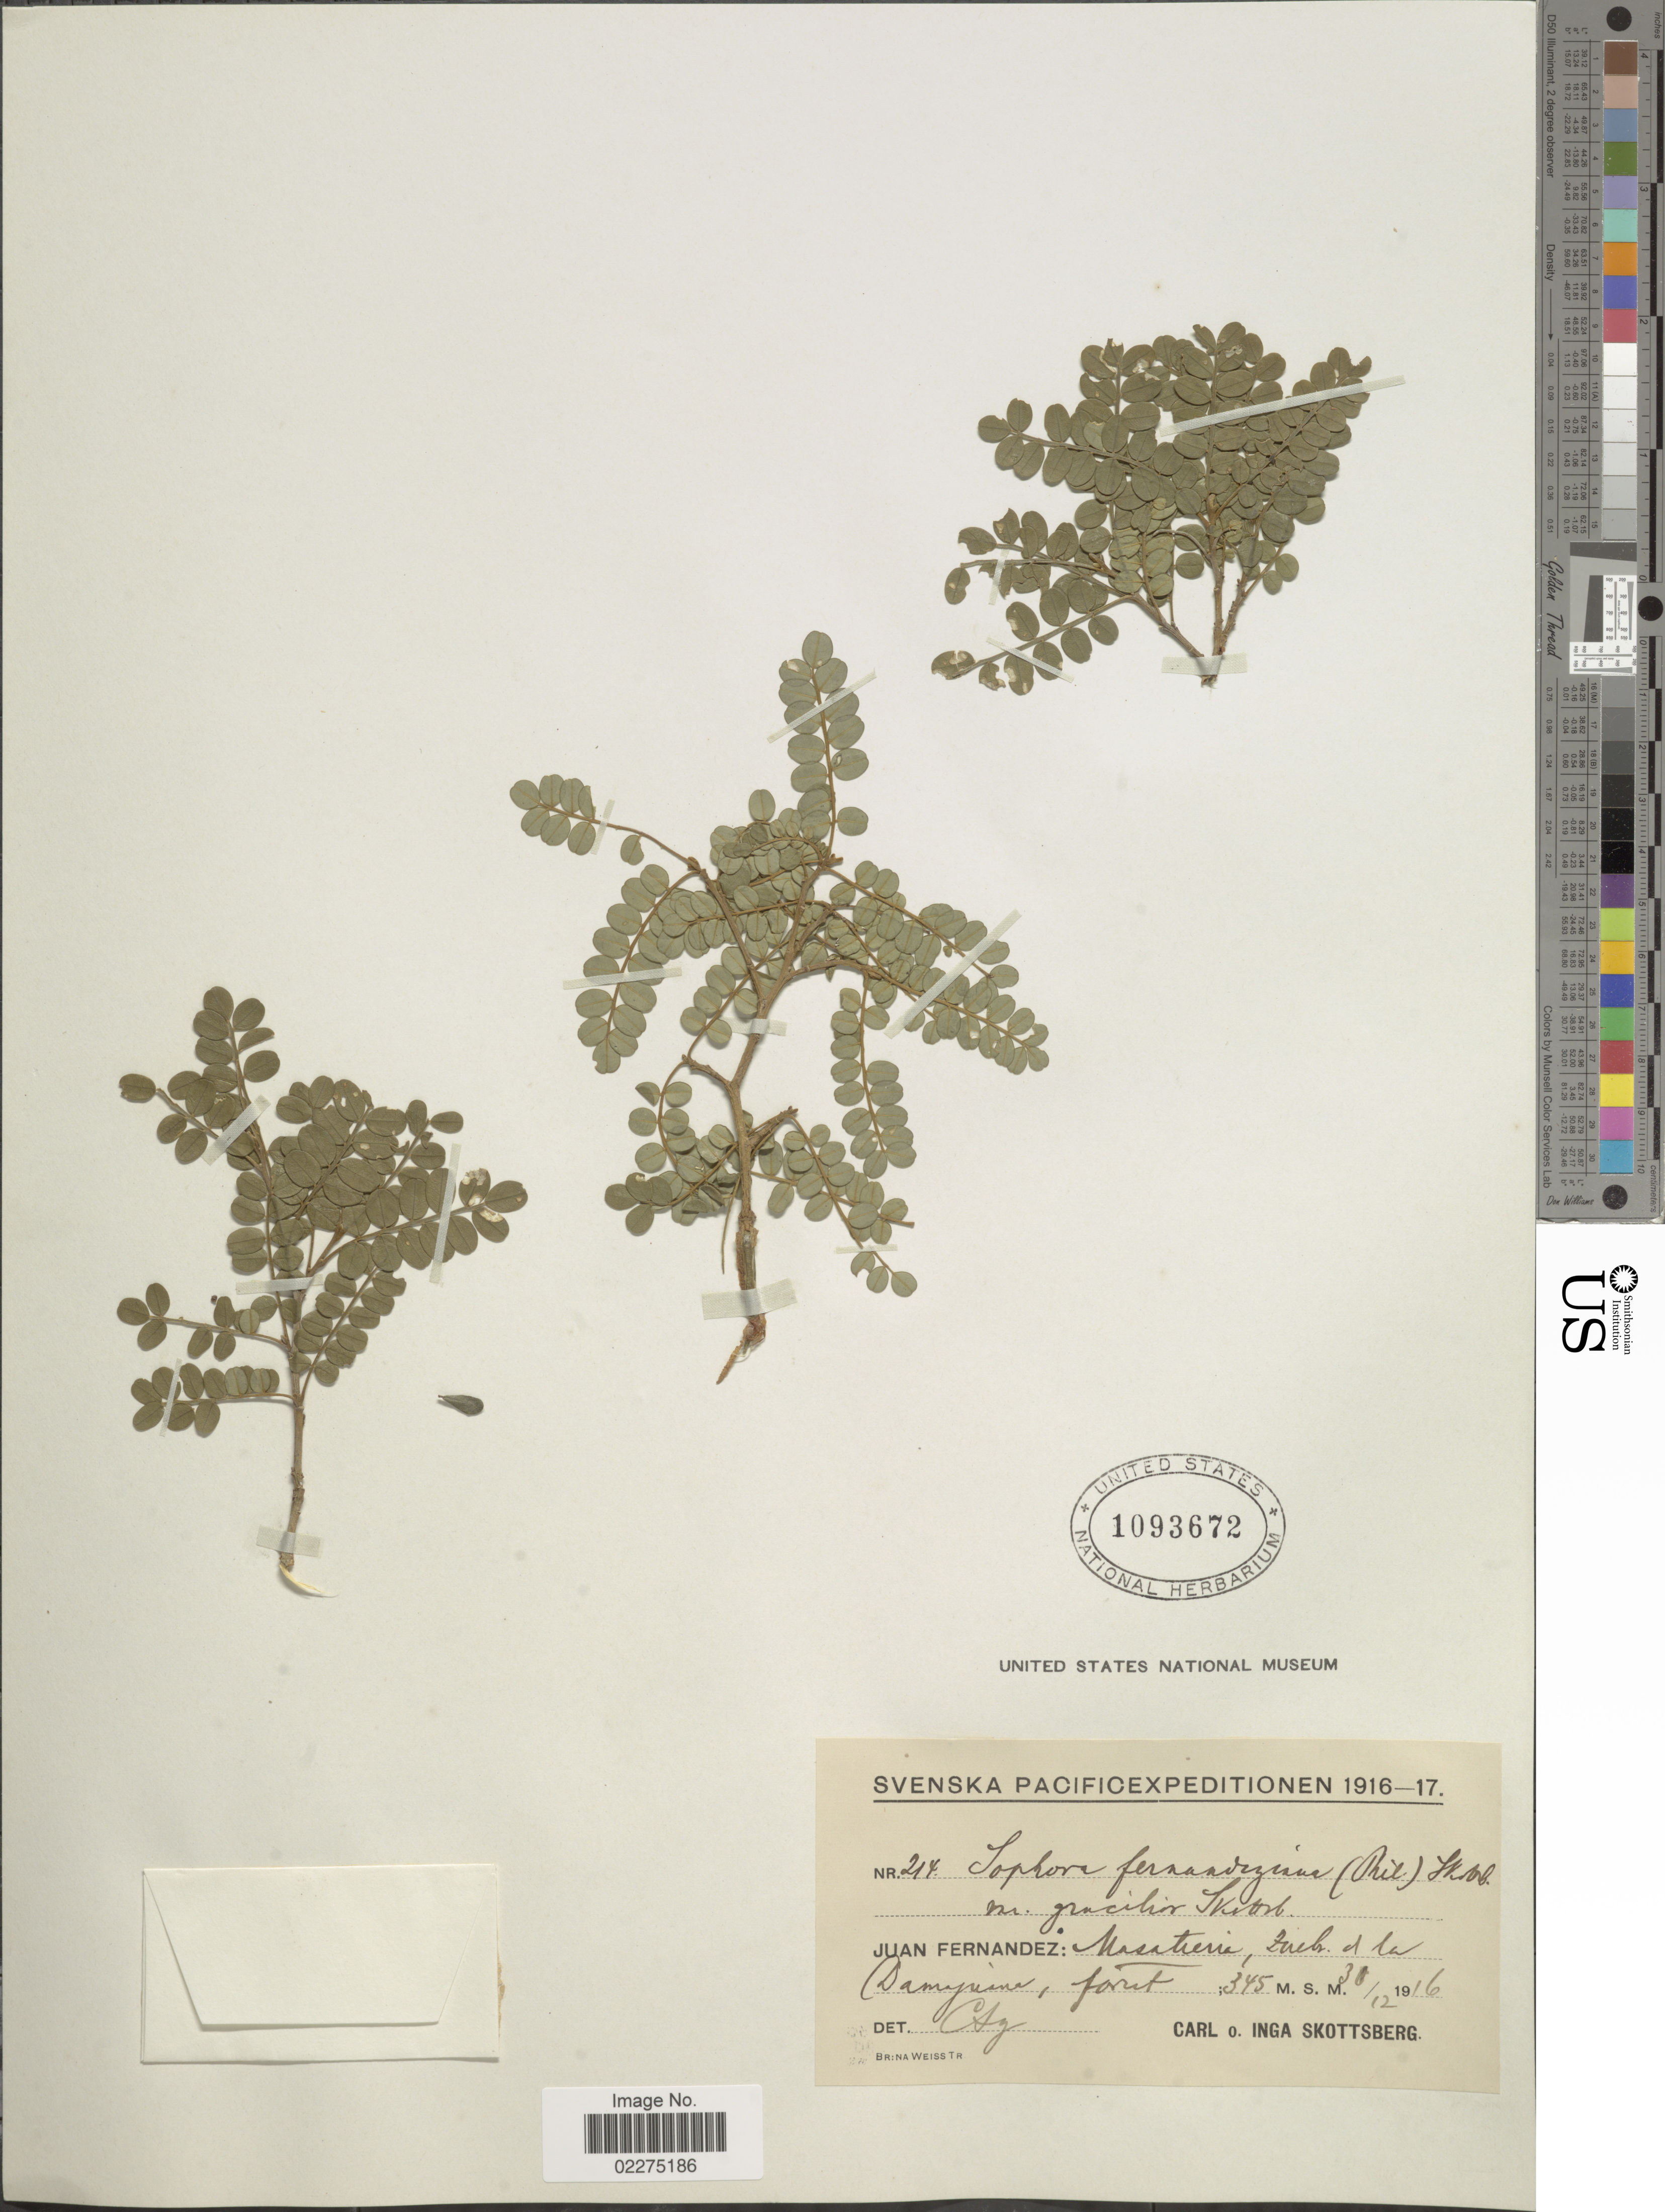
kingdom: Plantae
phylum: Tracheophyta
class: Magnoliopsida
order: Fabales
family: Fabaceae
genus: Sophora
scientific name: Sophora fernandeziana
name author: (Phil.) Skottsb.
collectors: C. Skottsberg & I. Skottsberg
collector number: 217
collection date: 1916-12-30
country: Chile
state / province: Valparaíso (V)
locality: Juan Fernandez: Masatierra, Quebr, d la Damajuana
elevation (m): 345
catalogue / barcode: US 1093672